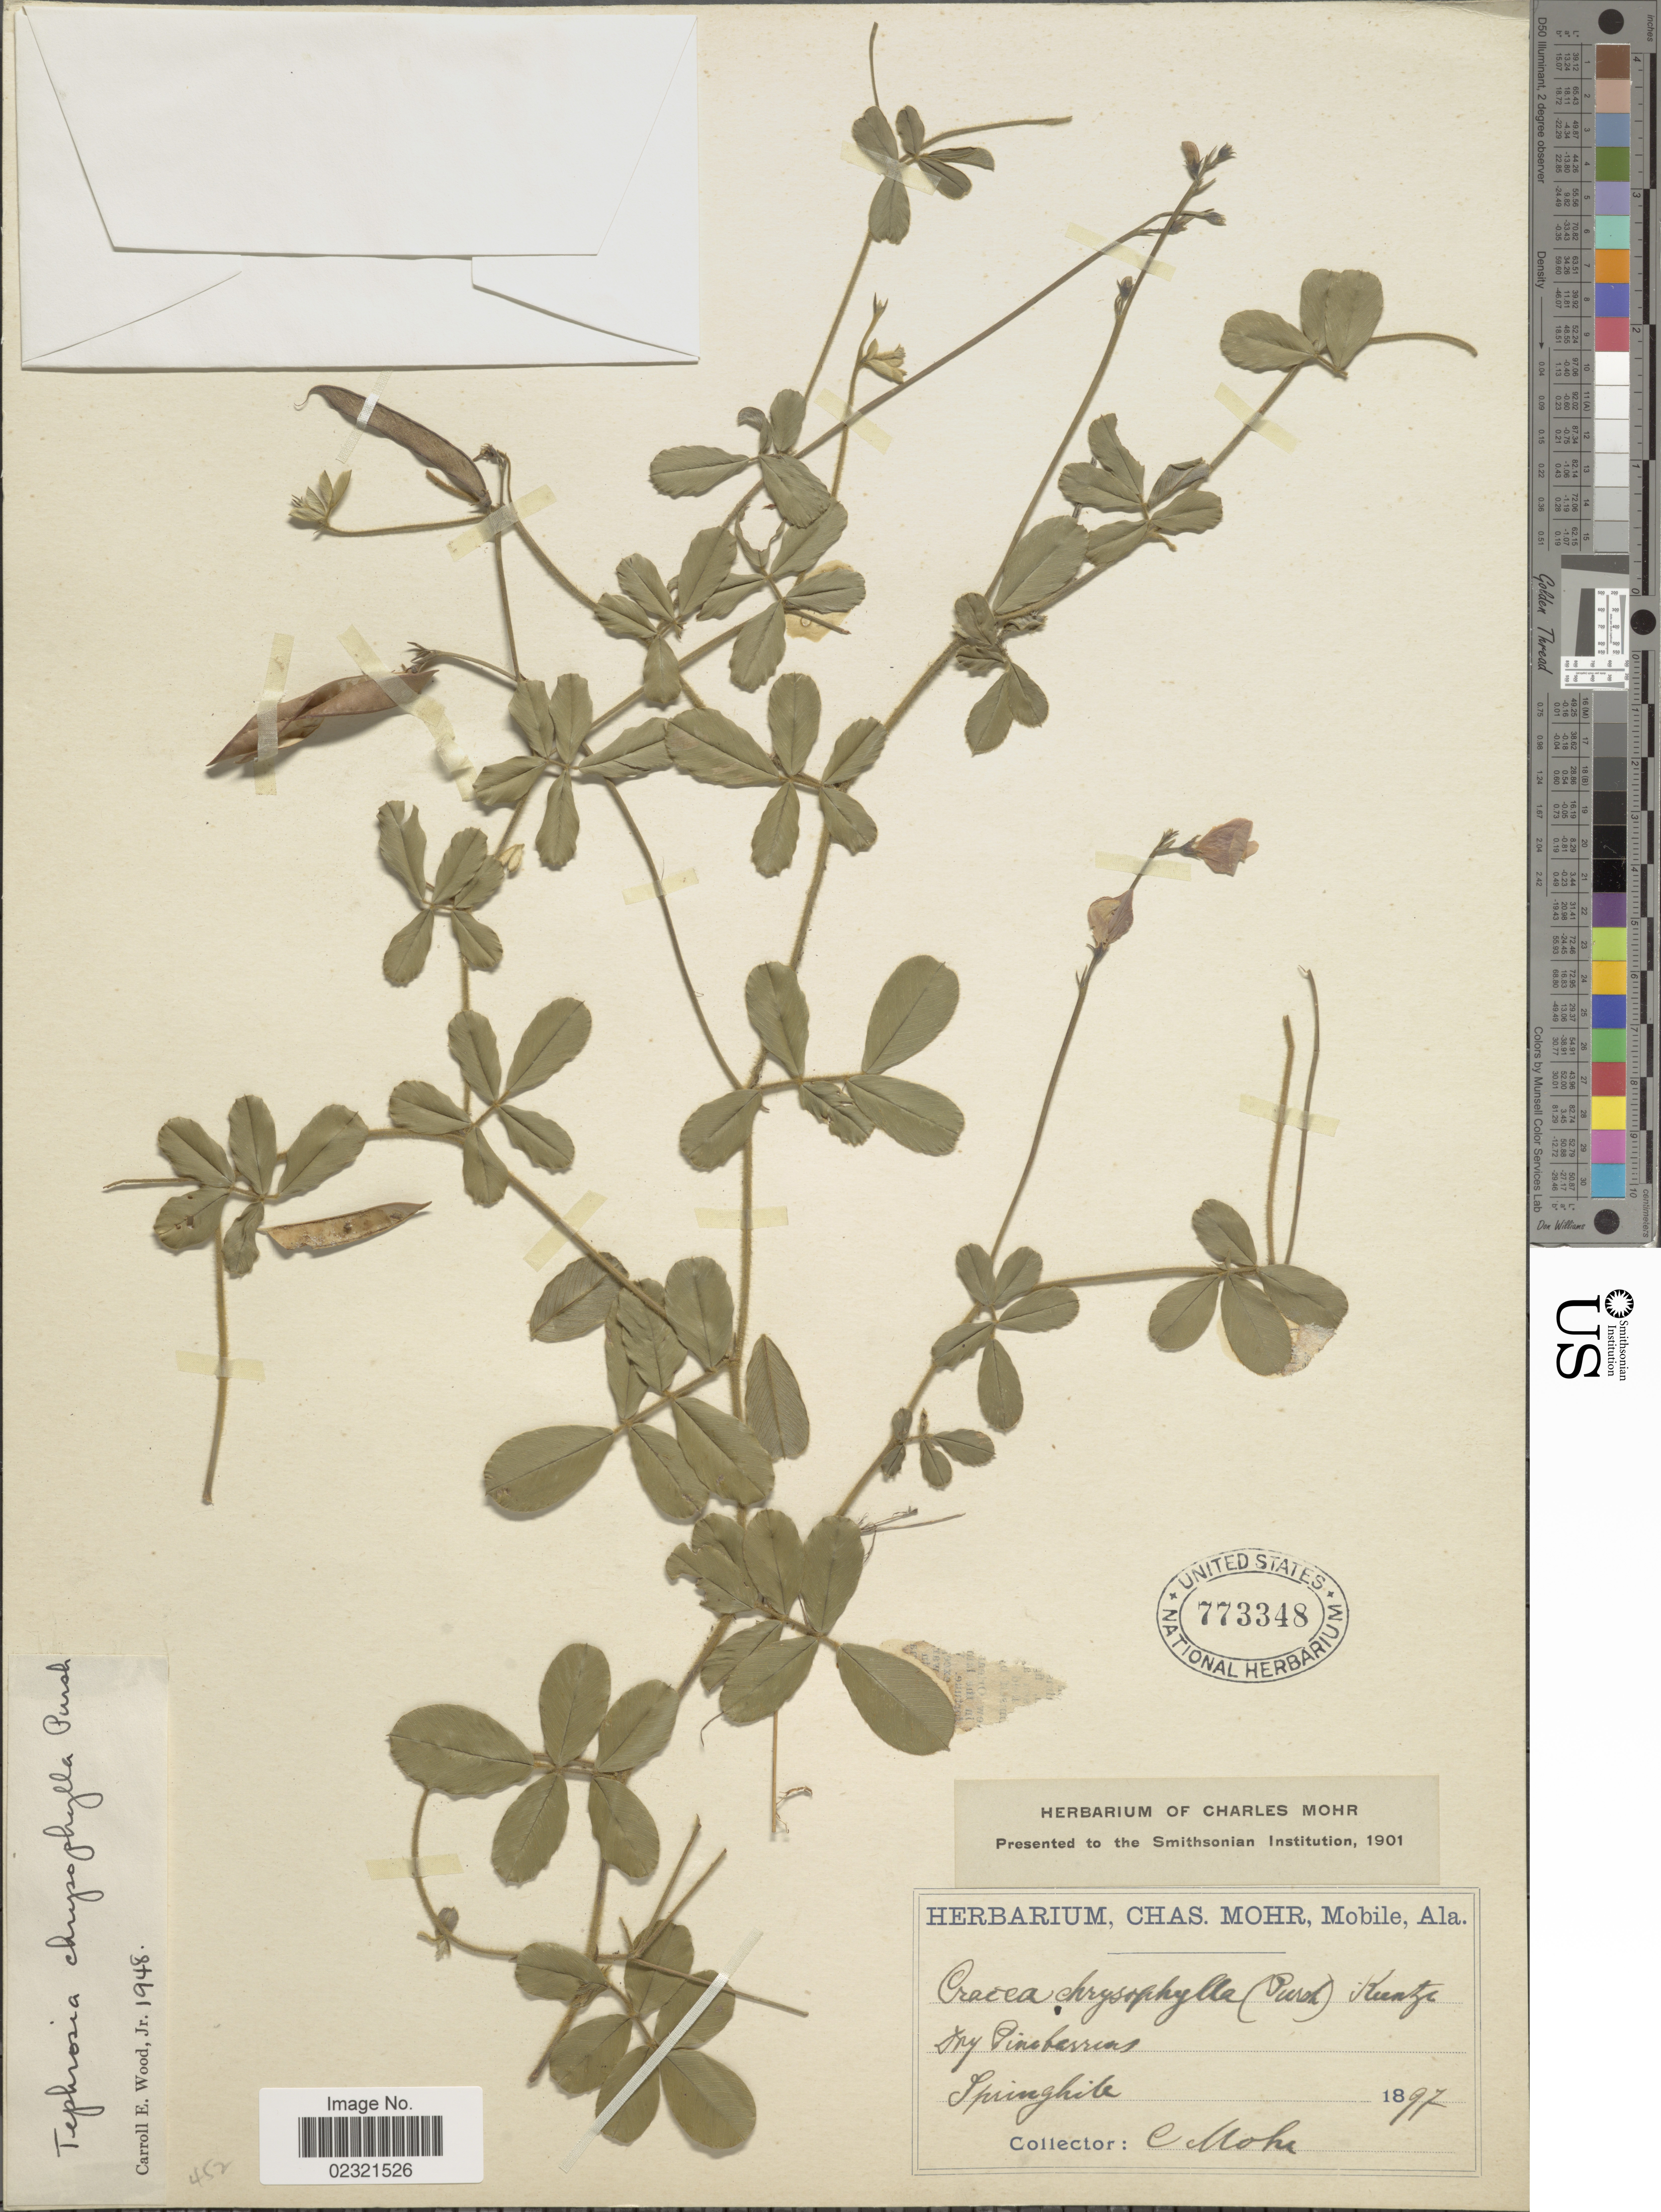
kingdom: Plantae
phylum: Tracheophyta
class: Magnoliopsida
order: Fabales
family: Fabaceae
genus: Tephrosia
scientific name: Tephrosia chrysophylla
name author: Pursh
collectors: Mohr, C. T. (herbarium)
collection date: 1897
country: United States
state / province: Alabama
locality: Spring Hill.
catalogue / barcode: US 773348